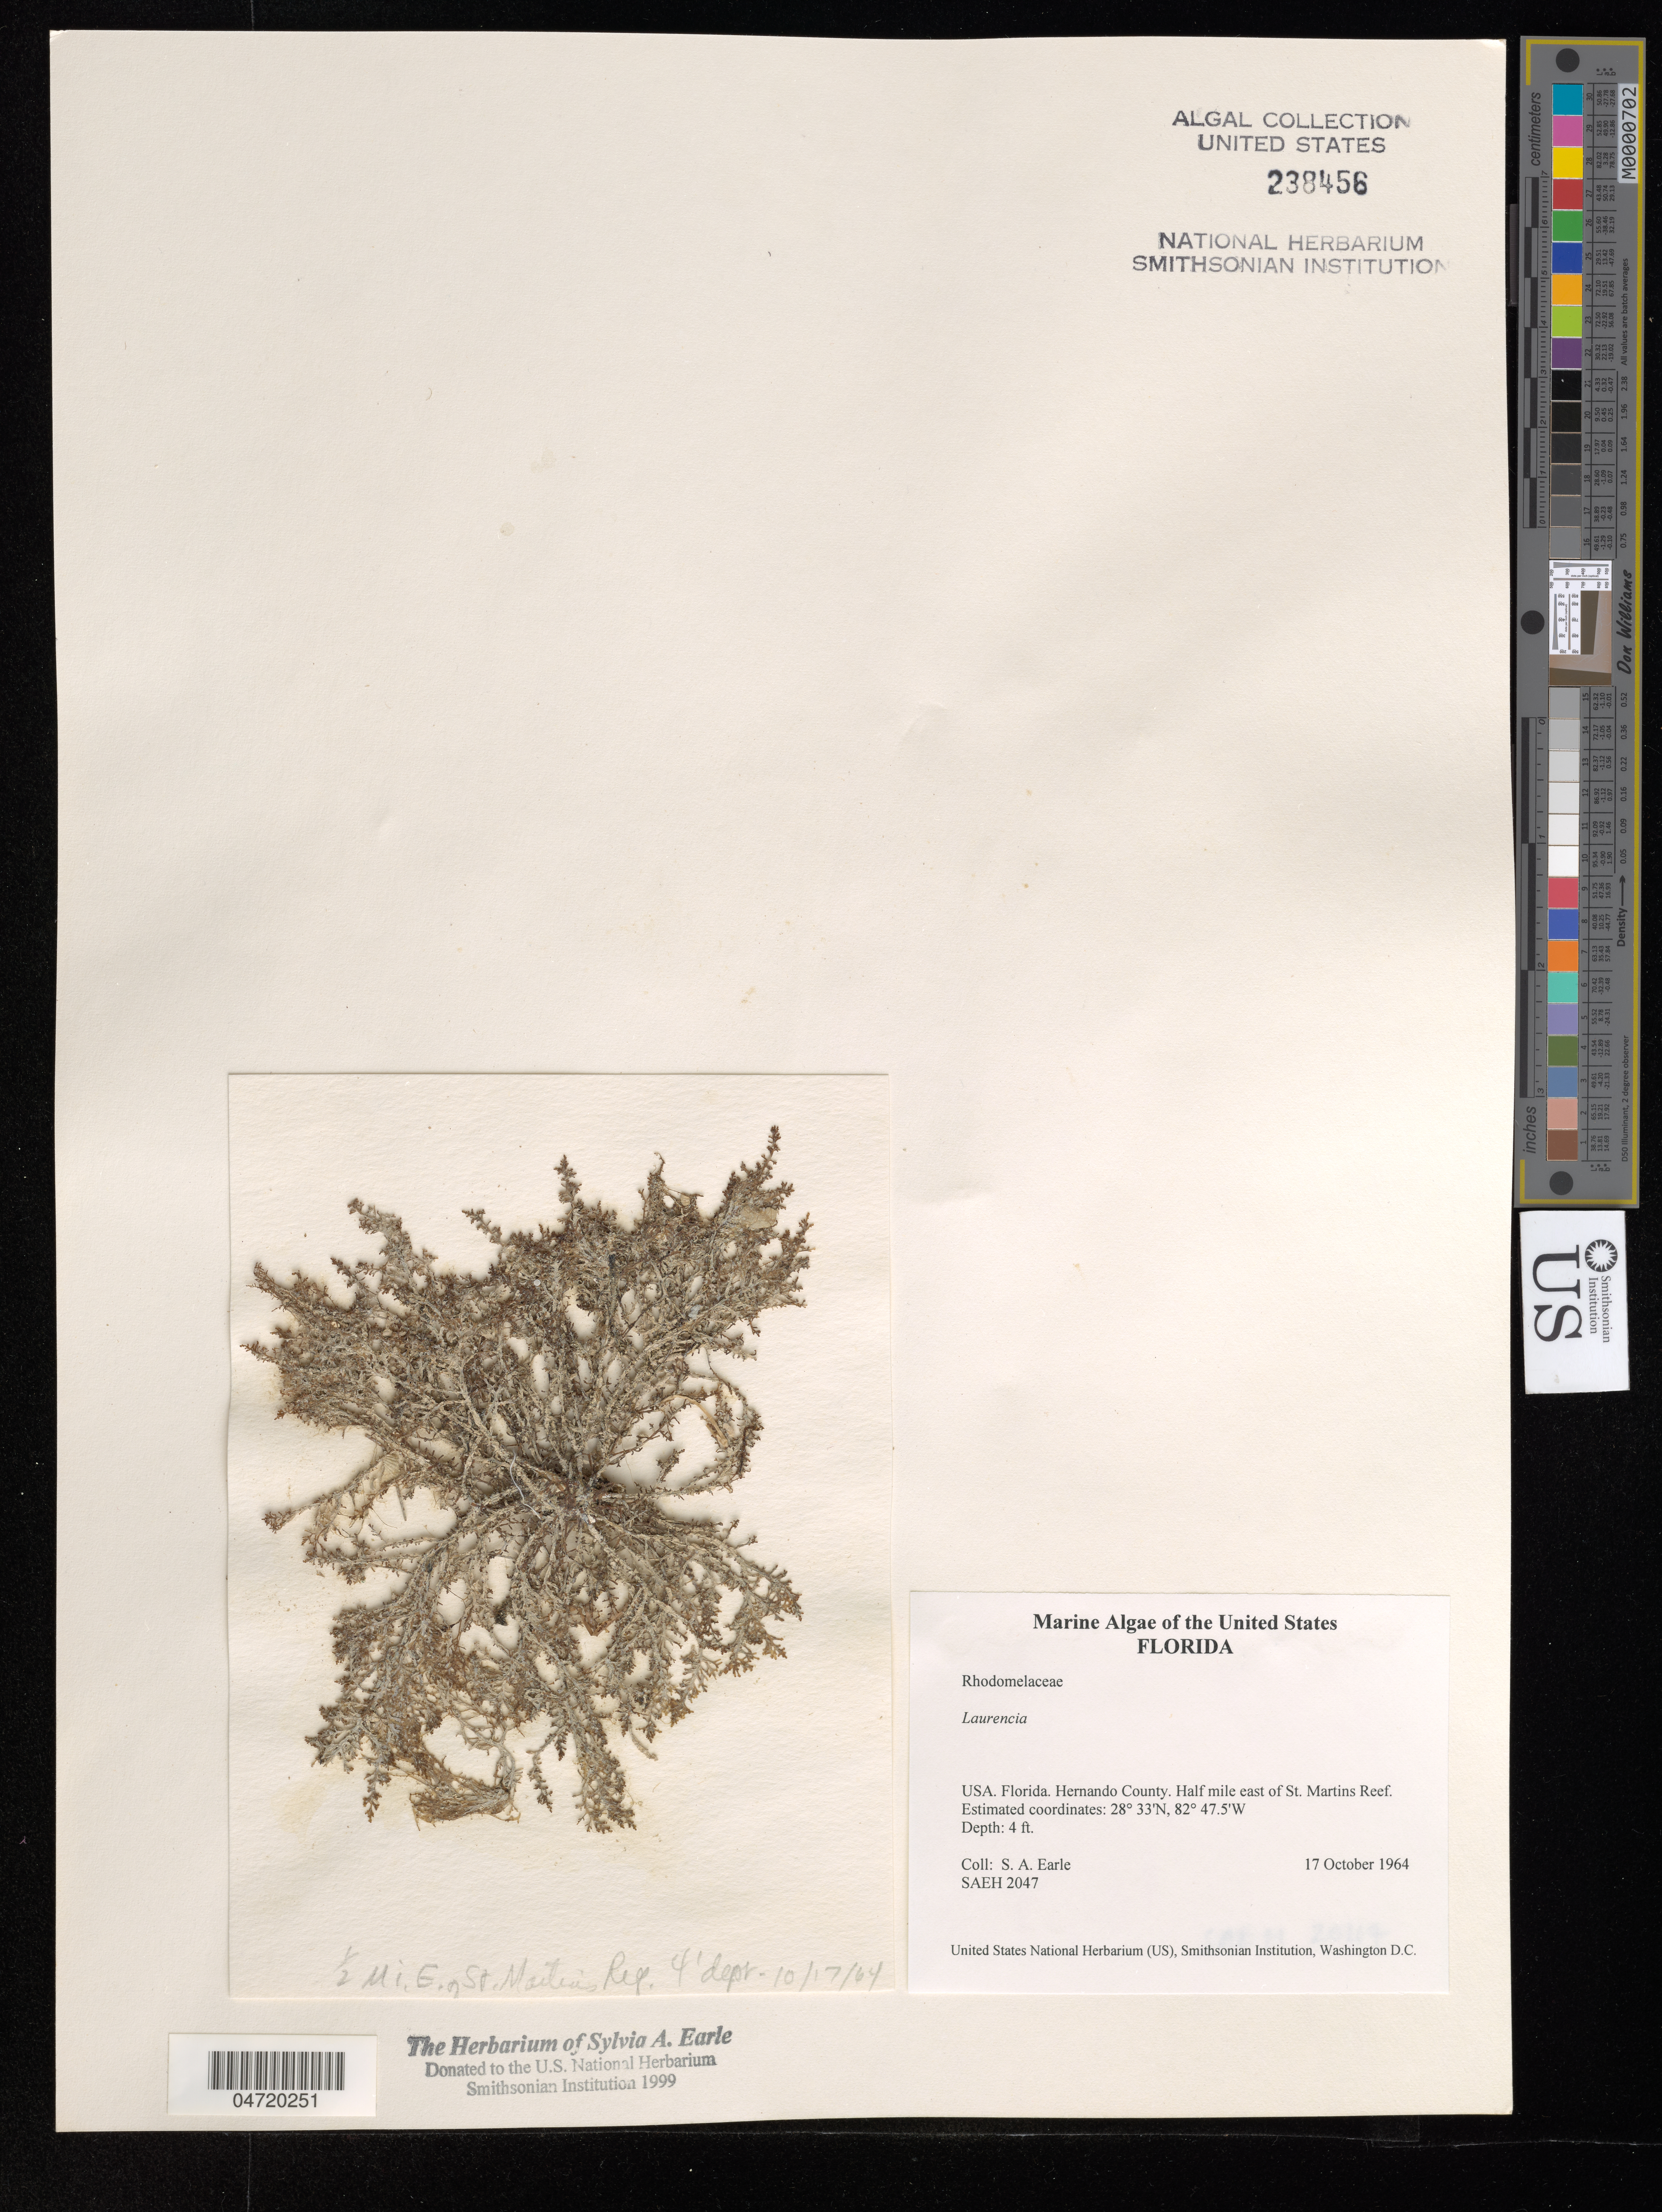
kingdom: Plantae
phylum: Rhodophyta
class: Florideophyceae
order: Ceramiales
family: Rhodomelaceae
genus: Laurencia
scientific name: Laurencia sp.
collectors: S. A. Earle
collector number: SAEH 2047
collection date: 1964-10-17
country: United States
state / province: Florida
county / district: Hernando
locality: Hernando County. Half mile east of St. Martins Reef.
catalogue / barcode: US 238456